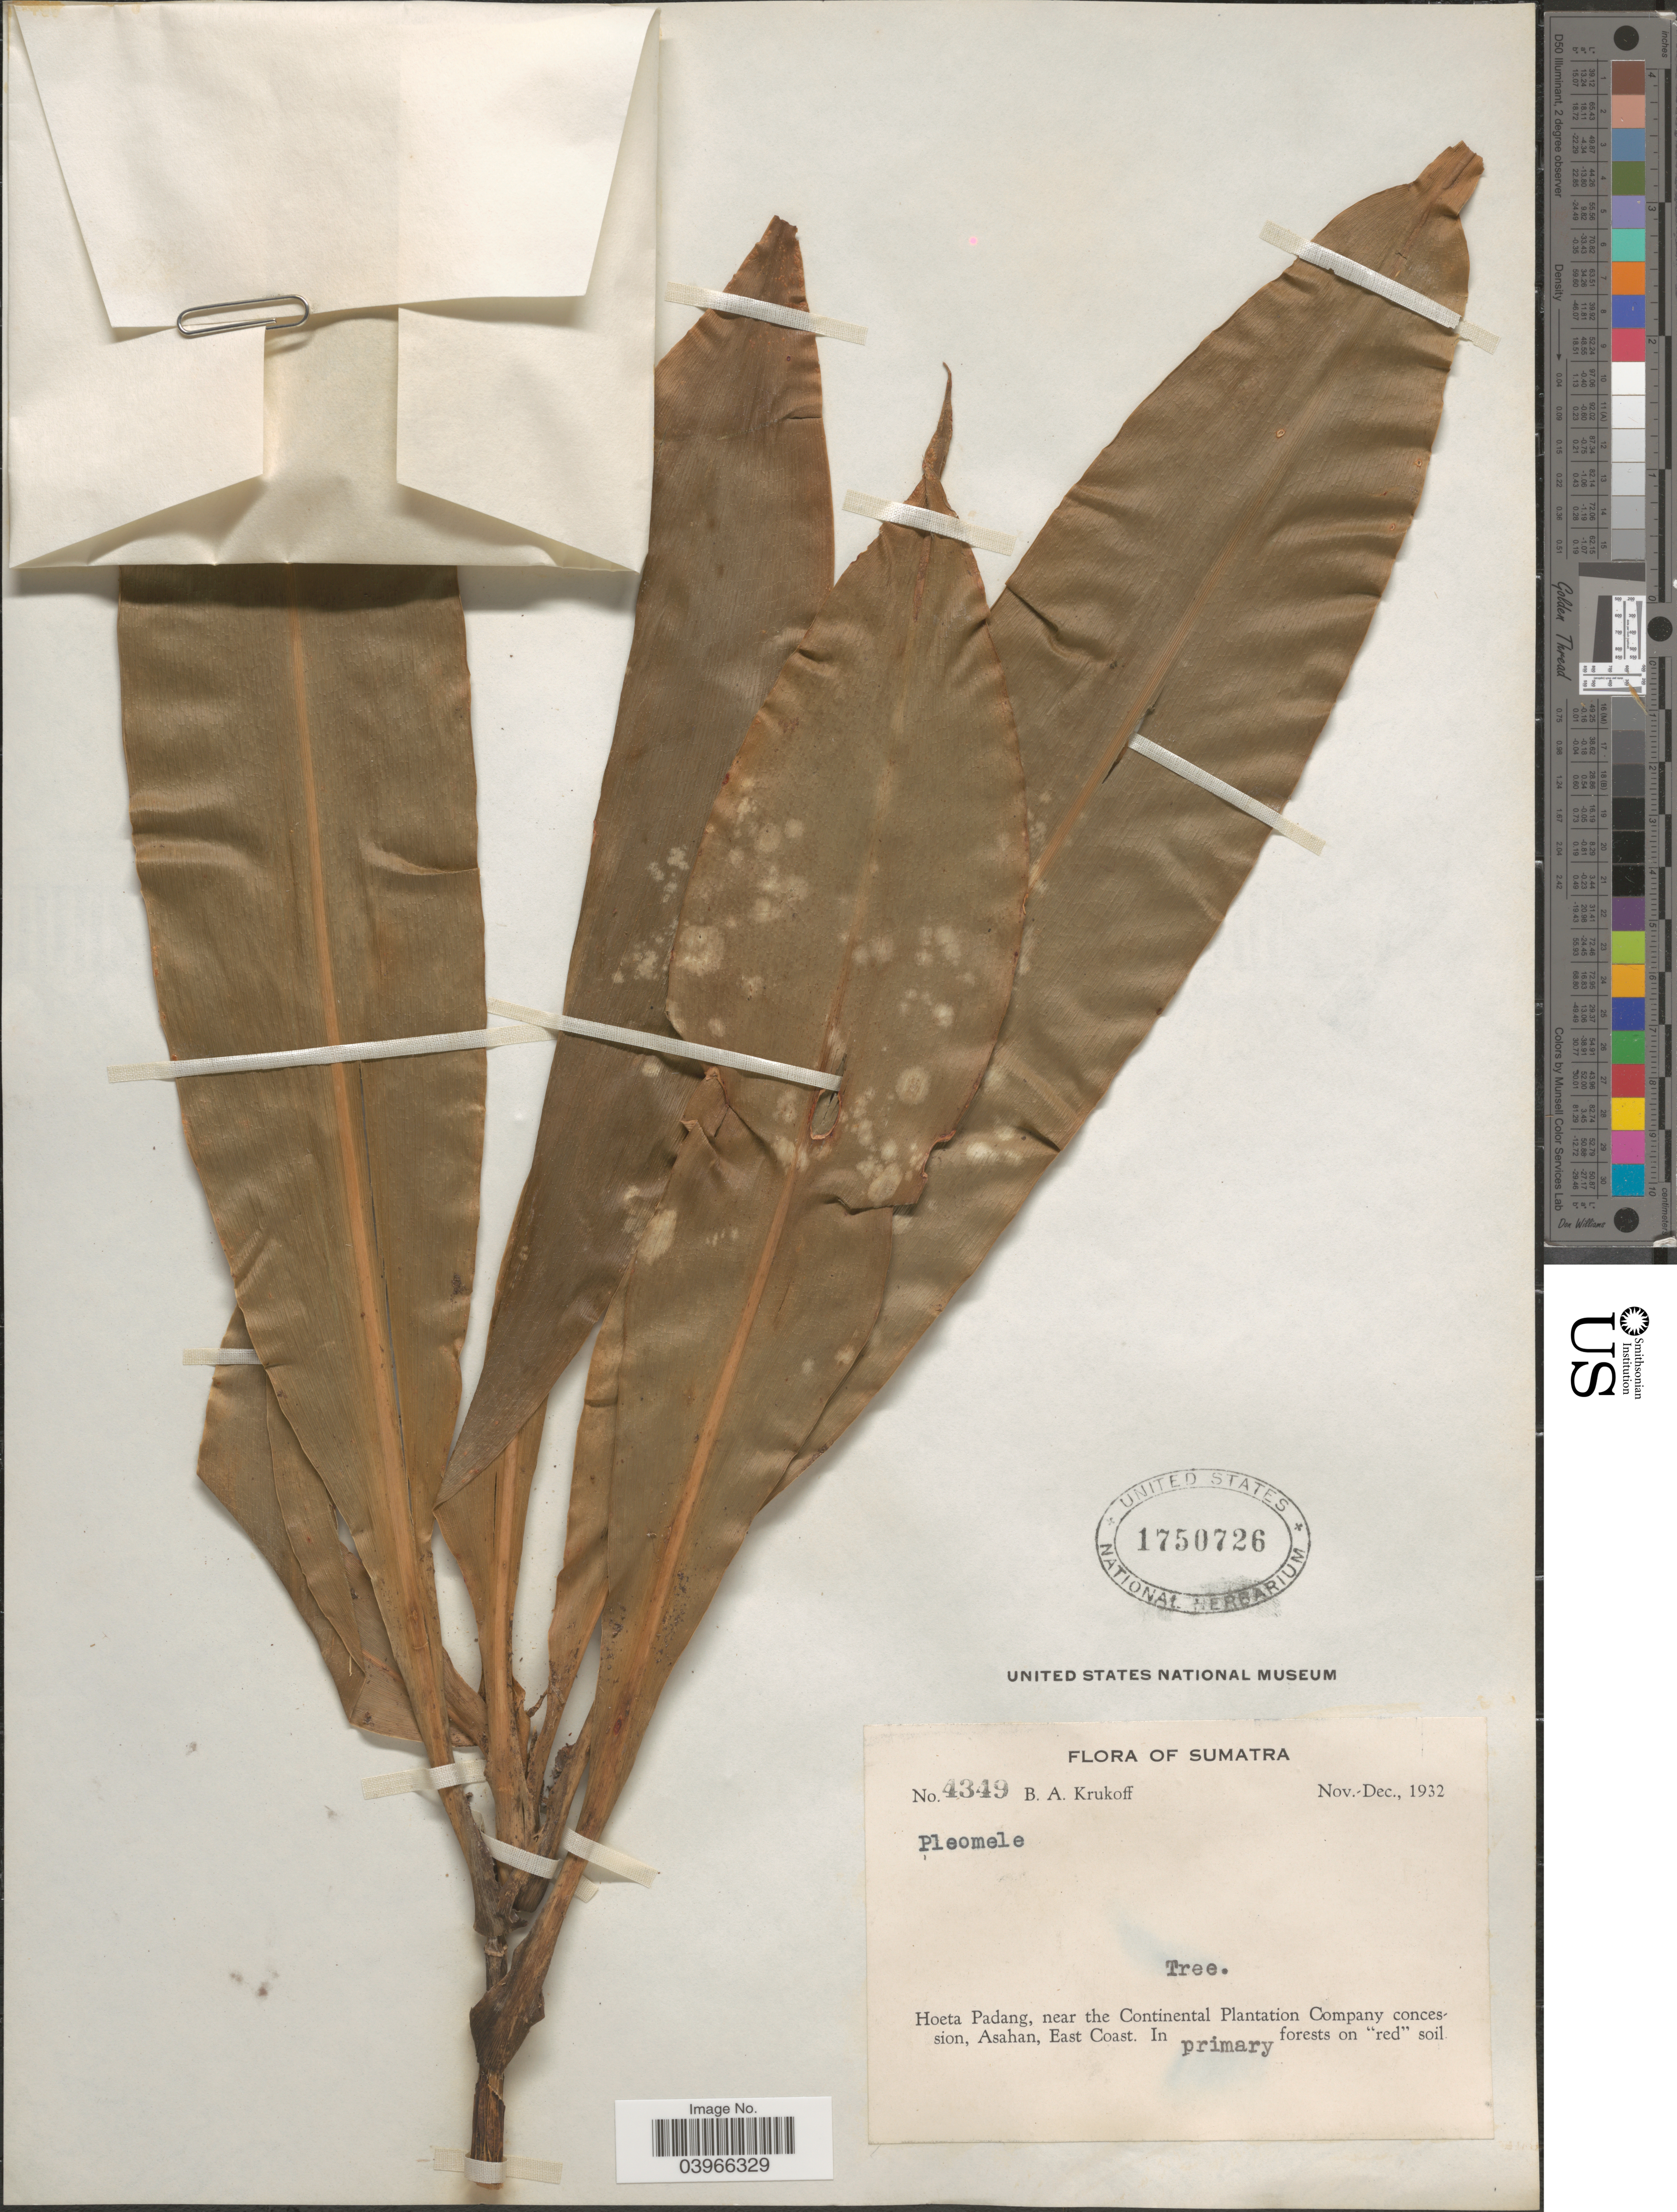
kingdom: Plantae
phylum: Tracheophyta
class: Liliopsida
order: Asparagales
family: Asparagaceae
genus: Dracaena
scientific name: Dracaena sp.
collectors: B. A. Krukoff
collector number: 4349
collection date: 1932-11/1932-12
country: Indonesia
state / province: Sumatra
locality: Hoeta Padang, near the Continental Plantation Company concession, Asahan, East Coast.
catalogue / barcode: US 1750726